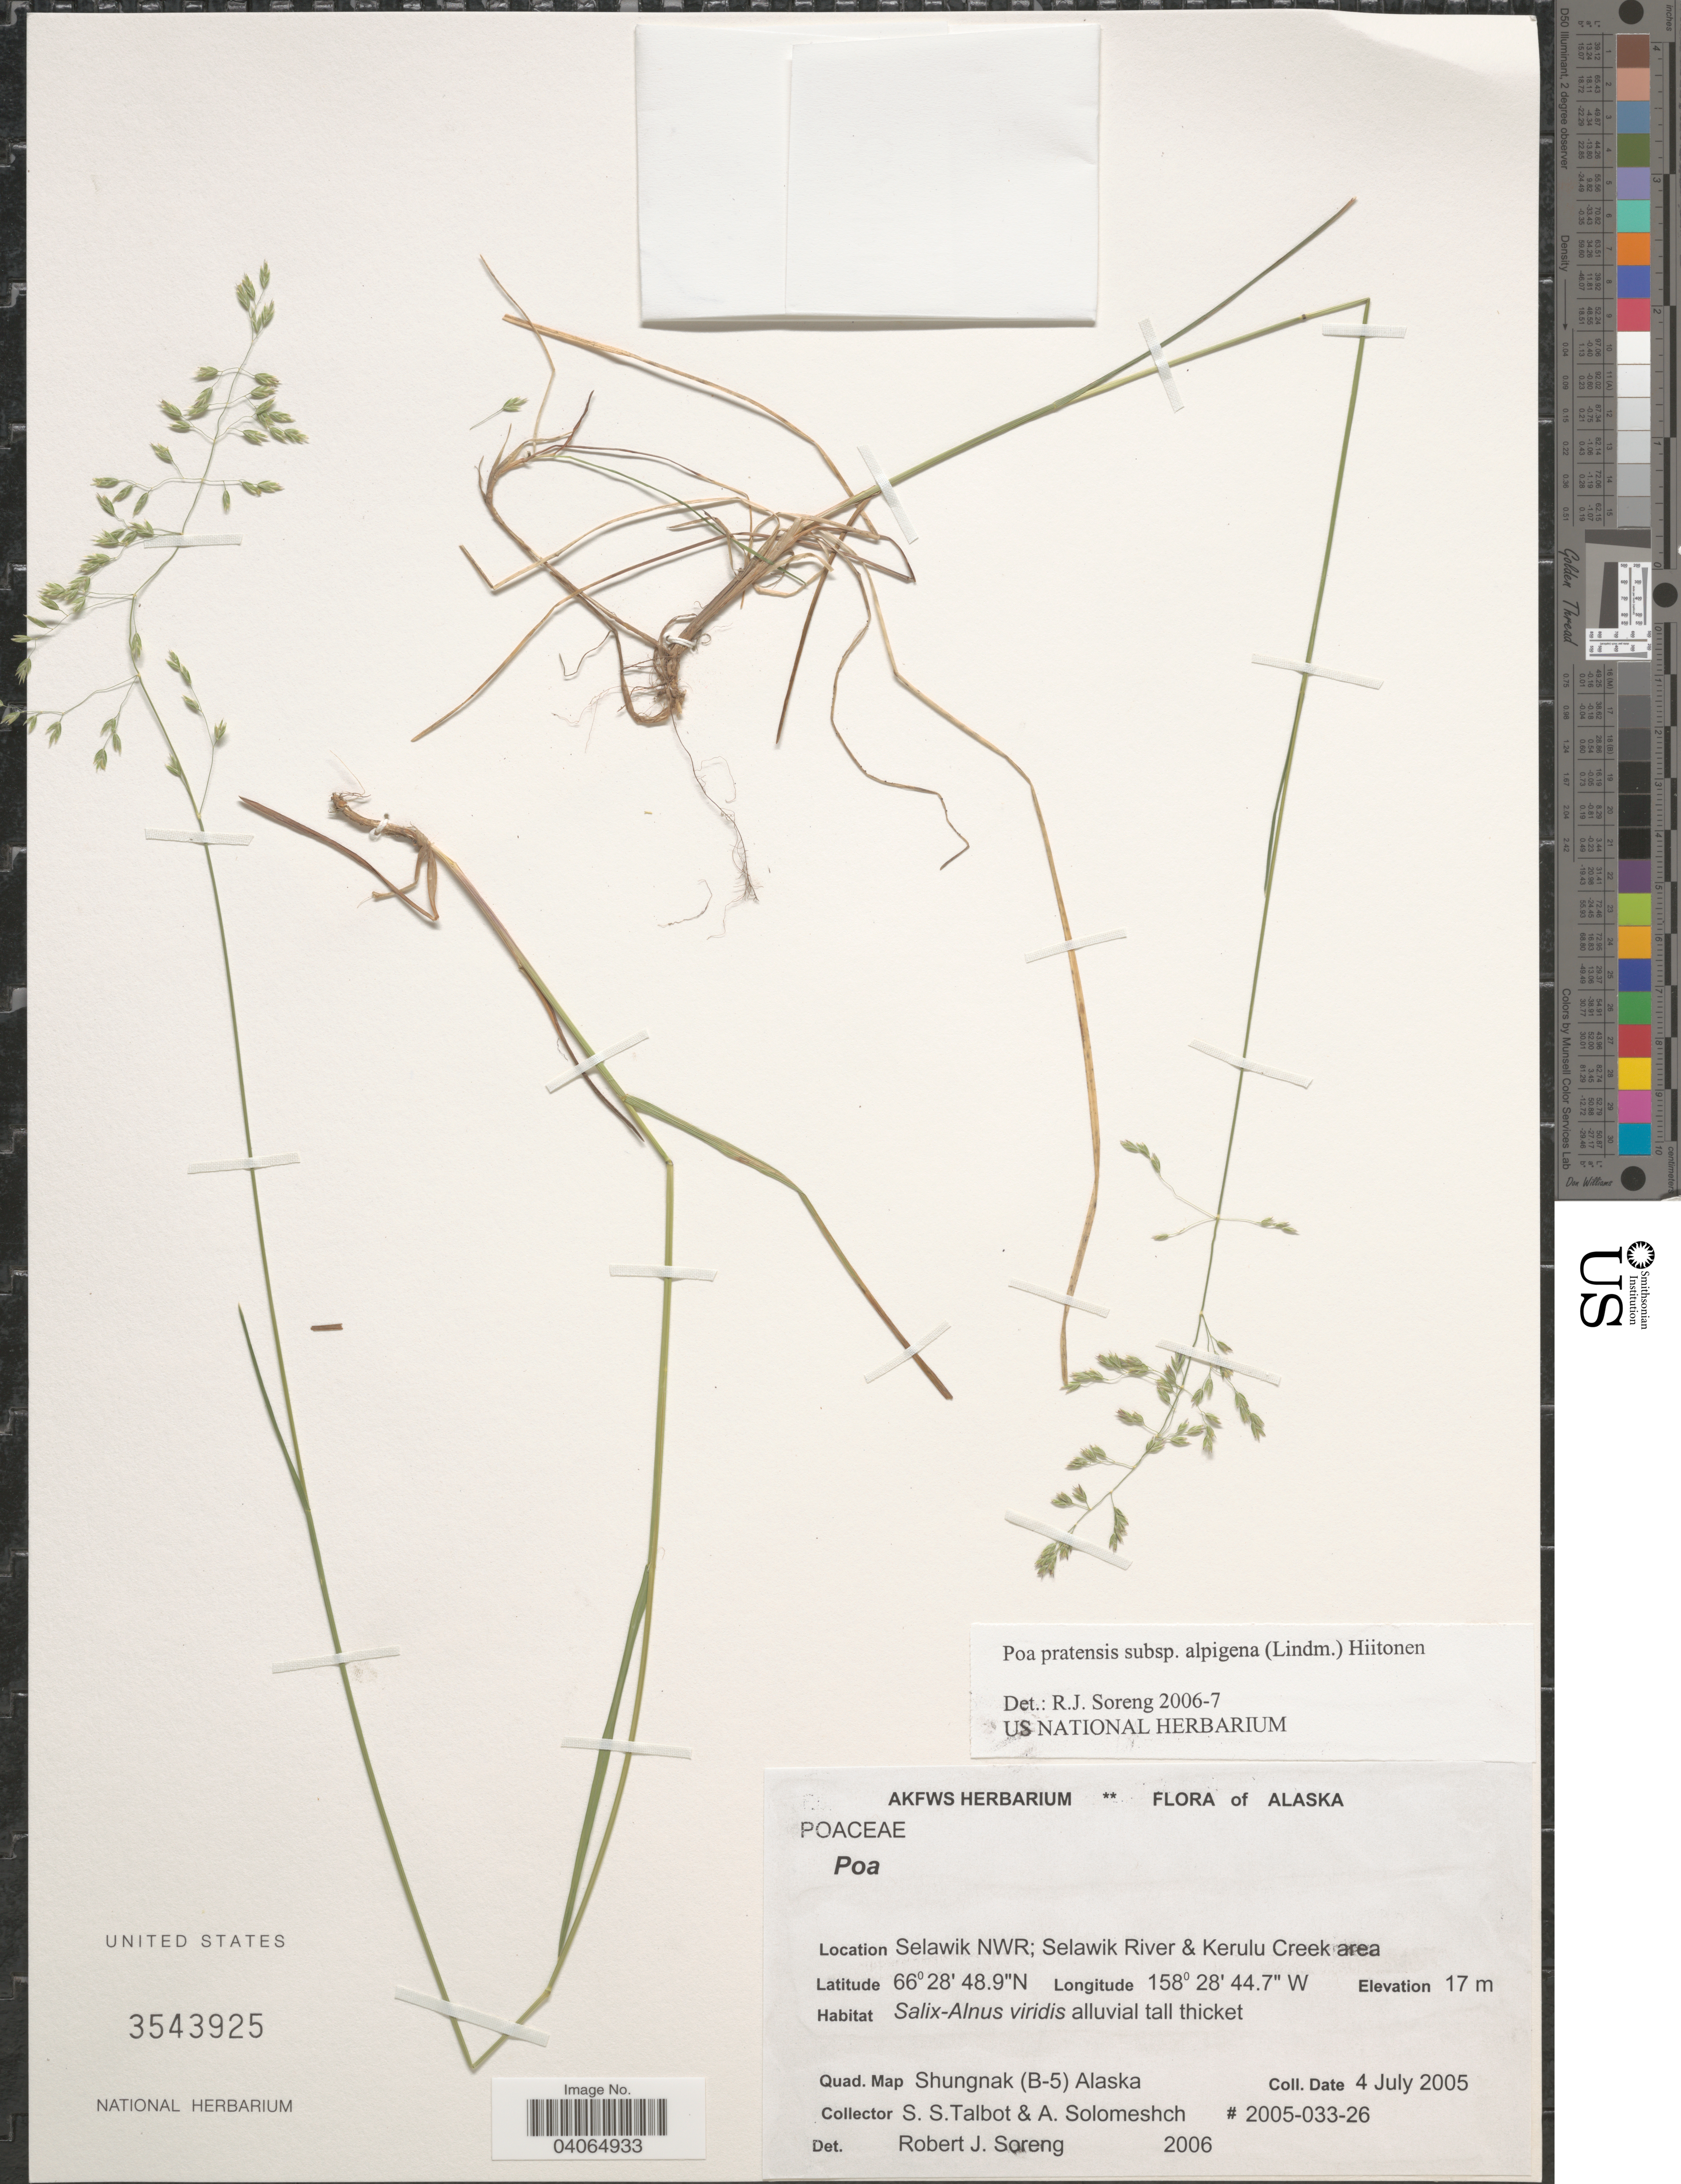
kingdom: Plantae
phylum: Tracheophyta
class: Liliopsida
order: Poales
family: Poaceae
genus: Poa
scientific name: Poa pratensis subsp. alpigena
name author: (Lindm.) Hiitonen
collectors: S. S. Talbot & A. Solomeshch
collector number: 2005-033-26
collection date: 2005-07-04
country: United States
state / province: Alaska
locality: Selawik NWR; Selawik River & Kerulu Creek area. Quad. Map Shungnak (B-5).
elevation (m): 17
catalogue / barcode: US 3543925